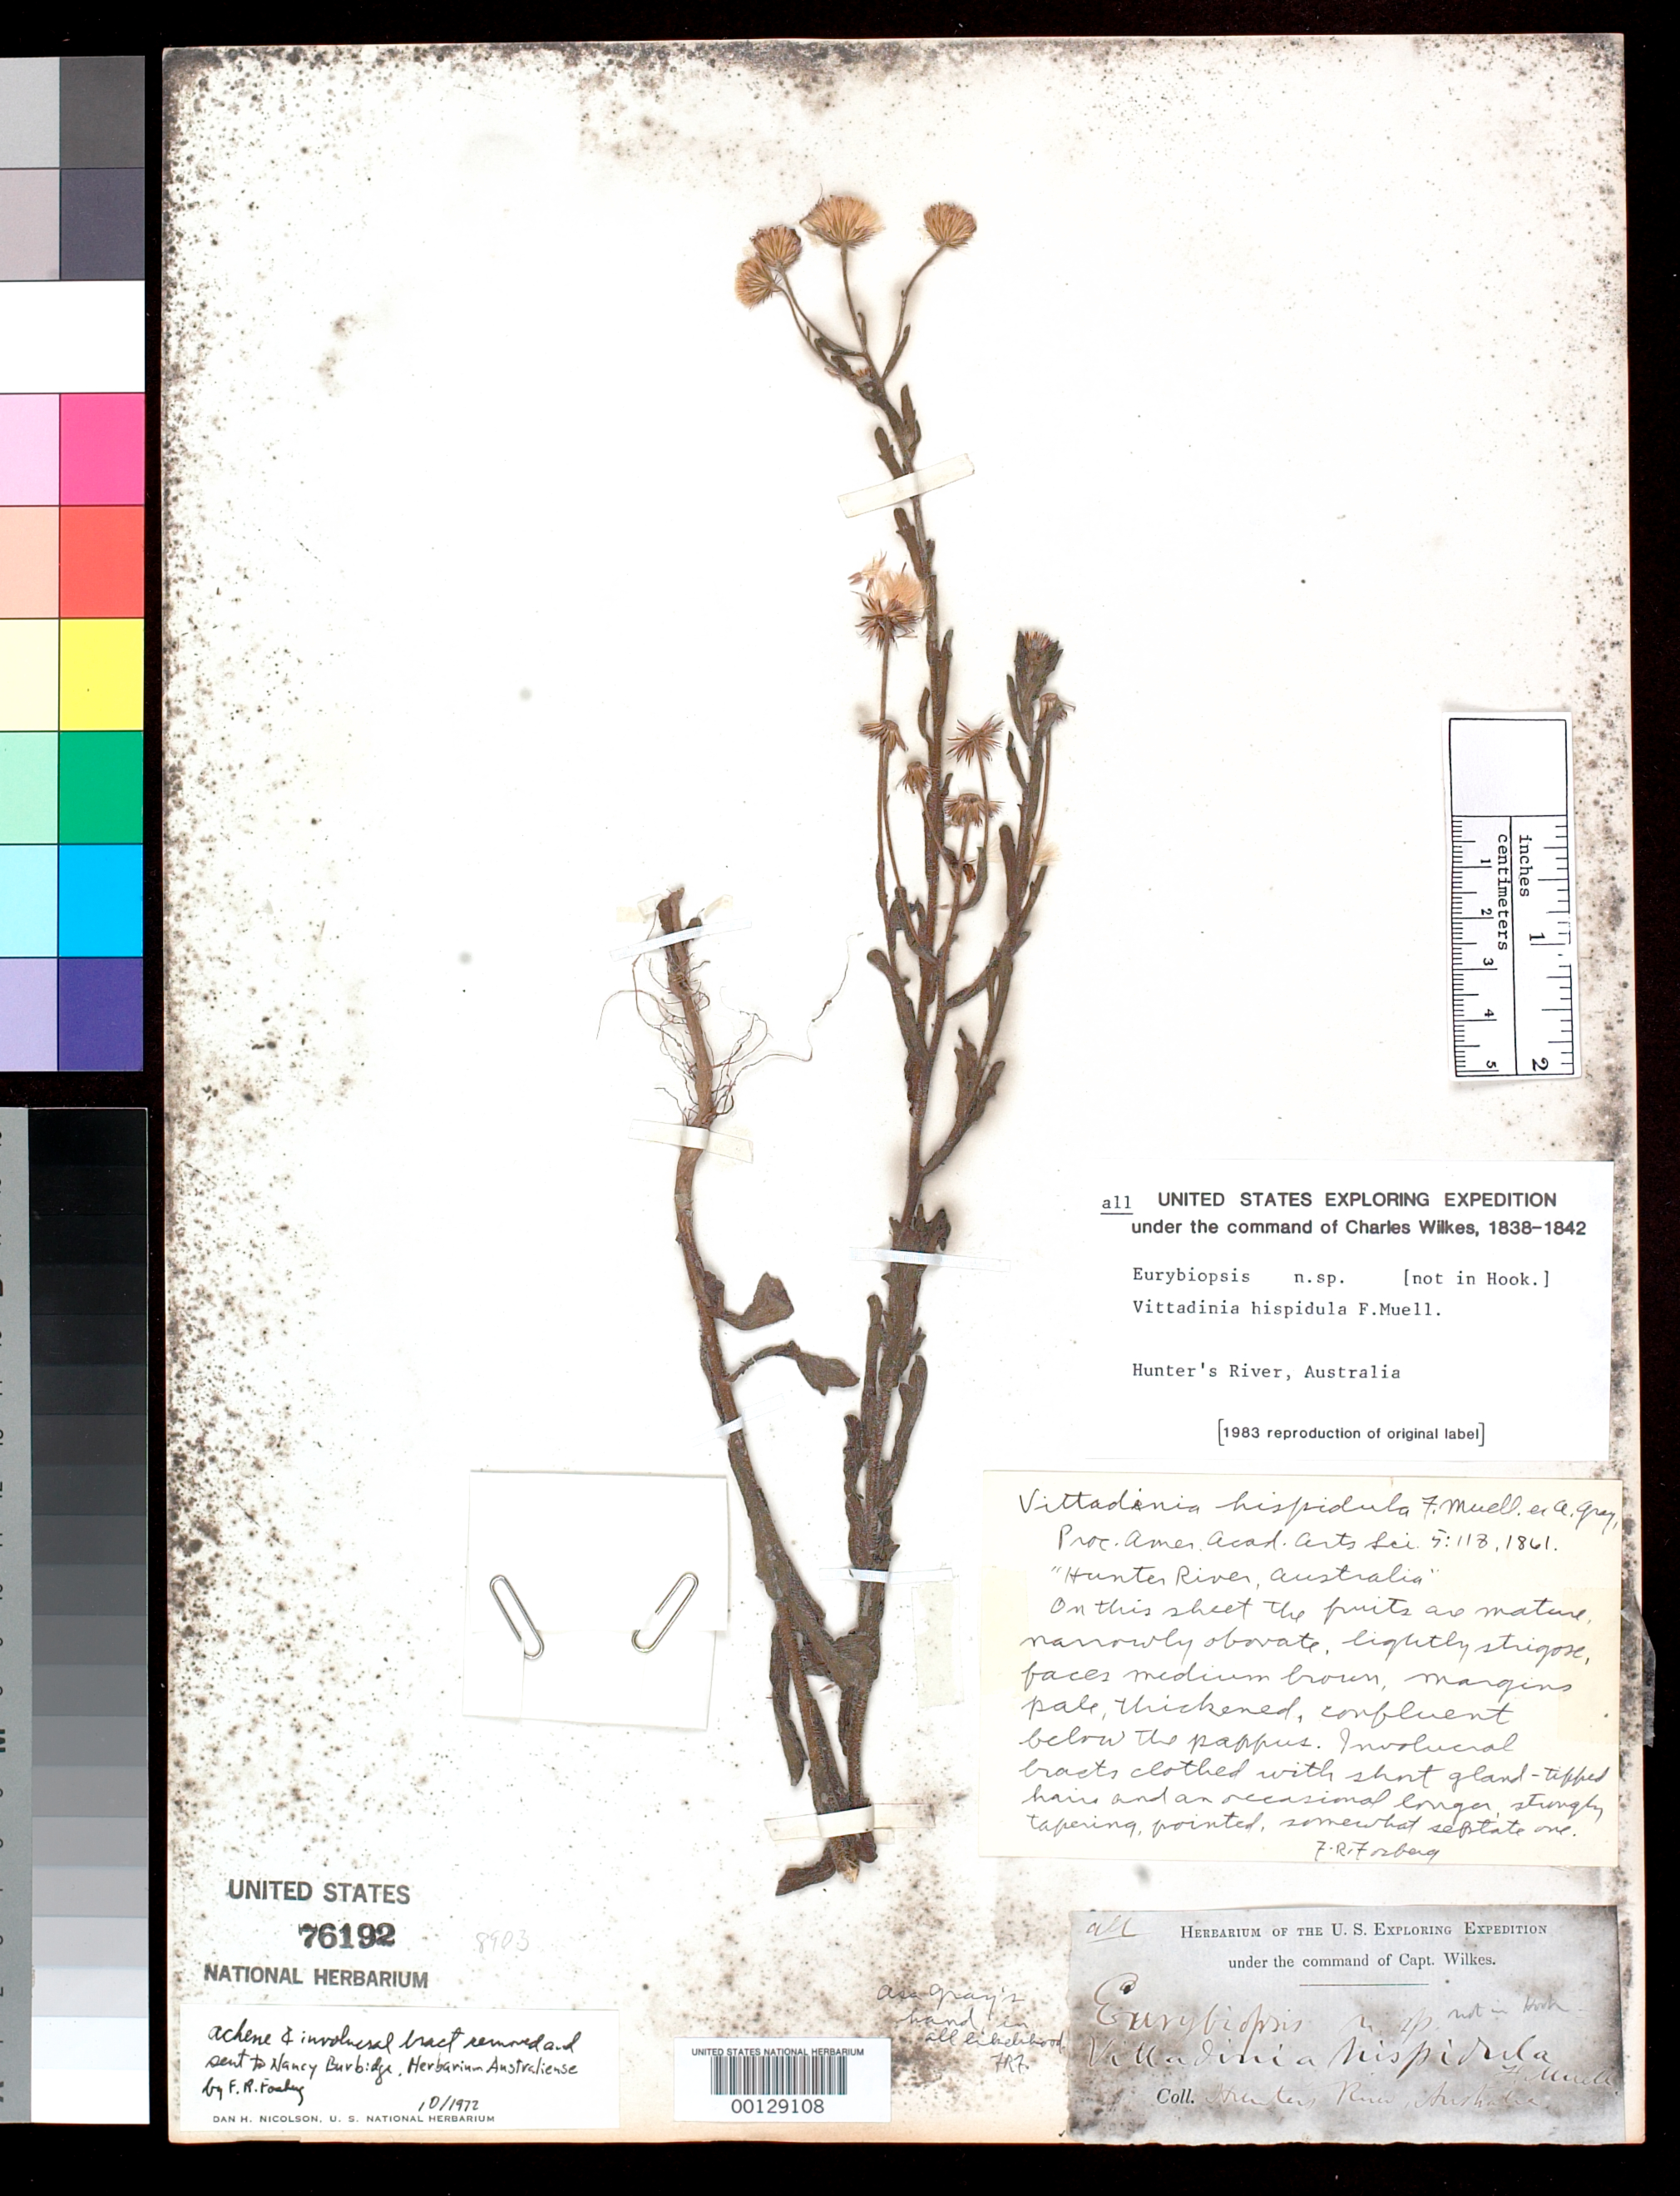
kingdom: Plantae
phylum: Tracheophyta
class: Magnoliopsida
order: Asterales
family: Asteraceae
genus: Vittadinia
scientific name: Vittadinia hispidula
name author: F. Muell. ex A. Gray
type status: Holotype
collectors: Wilkes Explor. Exped.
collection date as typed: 1838 to -- --- 1842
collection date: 1838/1842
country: Australia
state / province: New South Wales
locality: Hunter River.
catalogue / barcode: US 76192